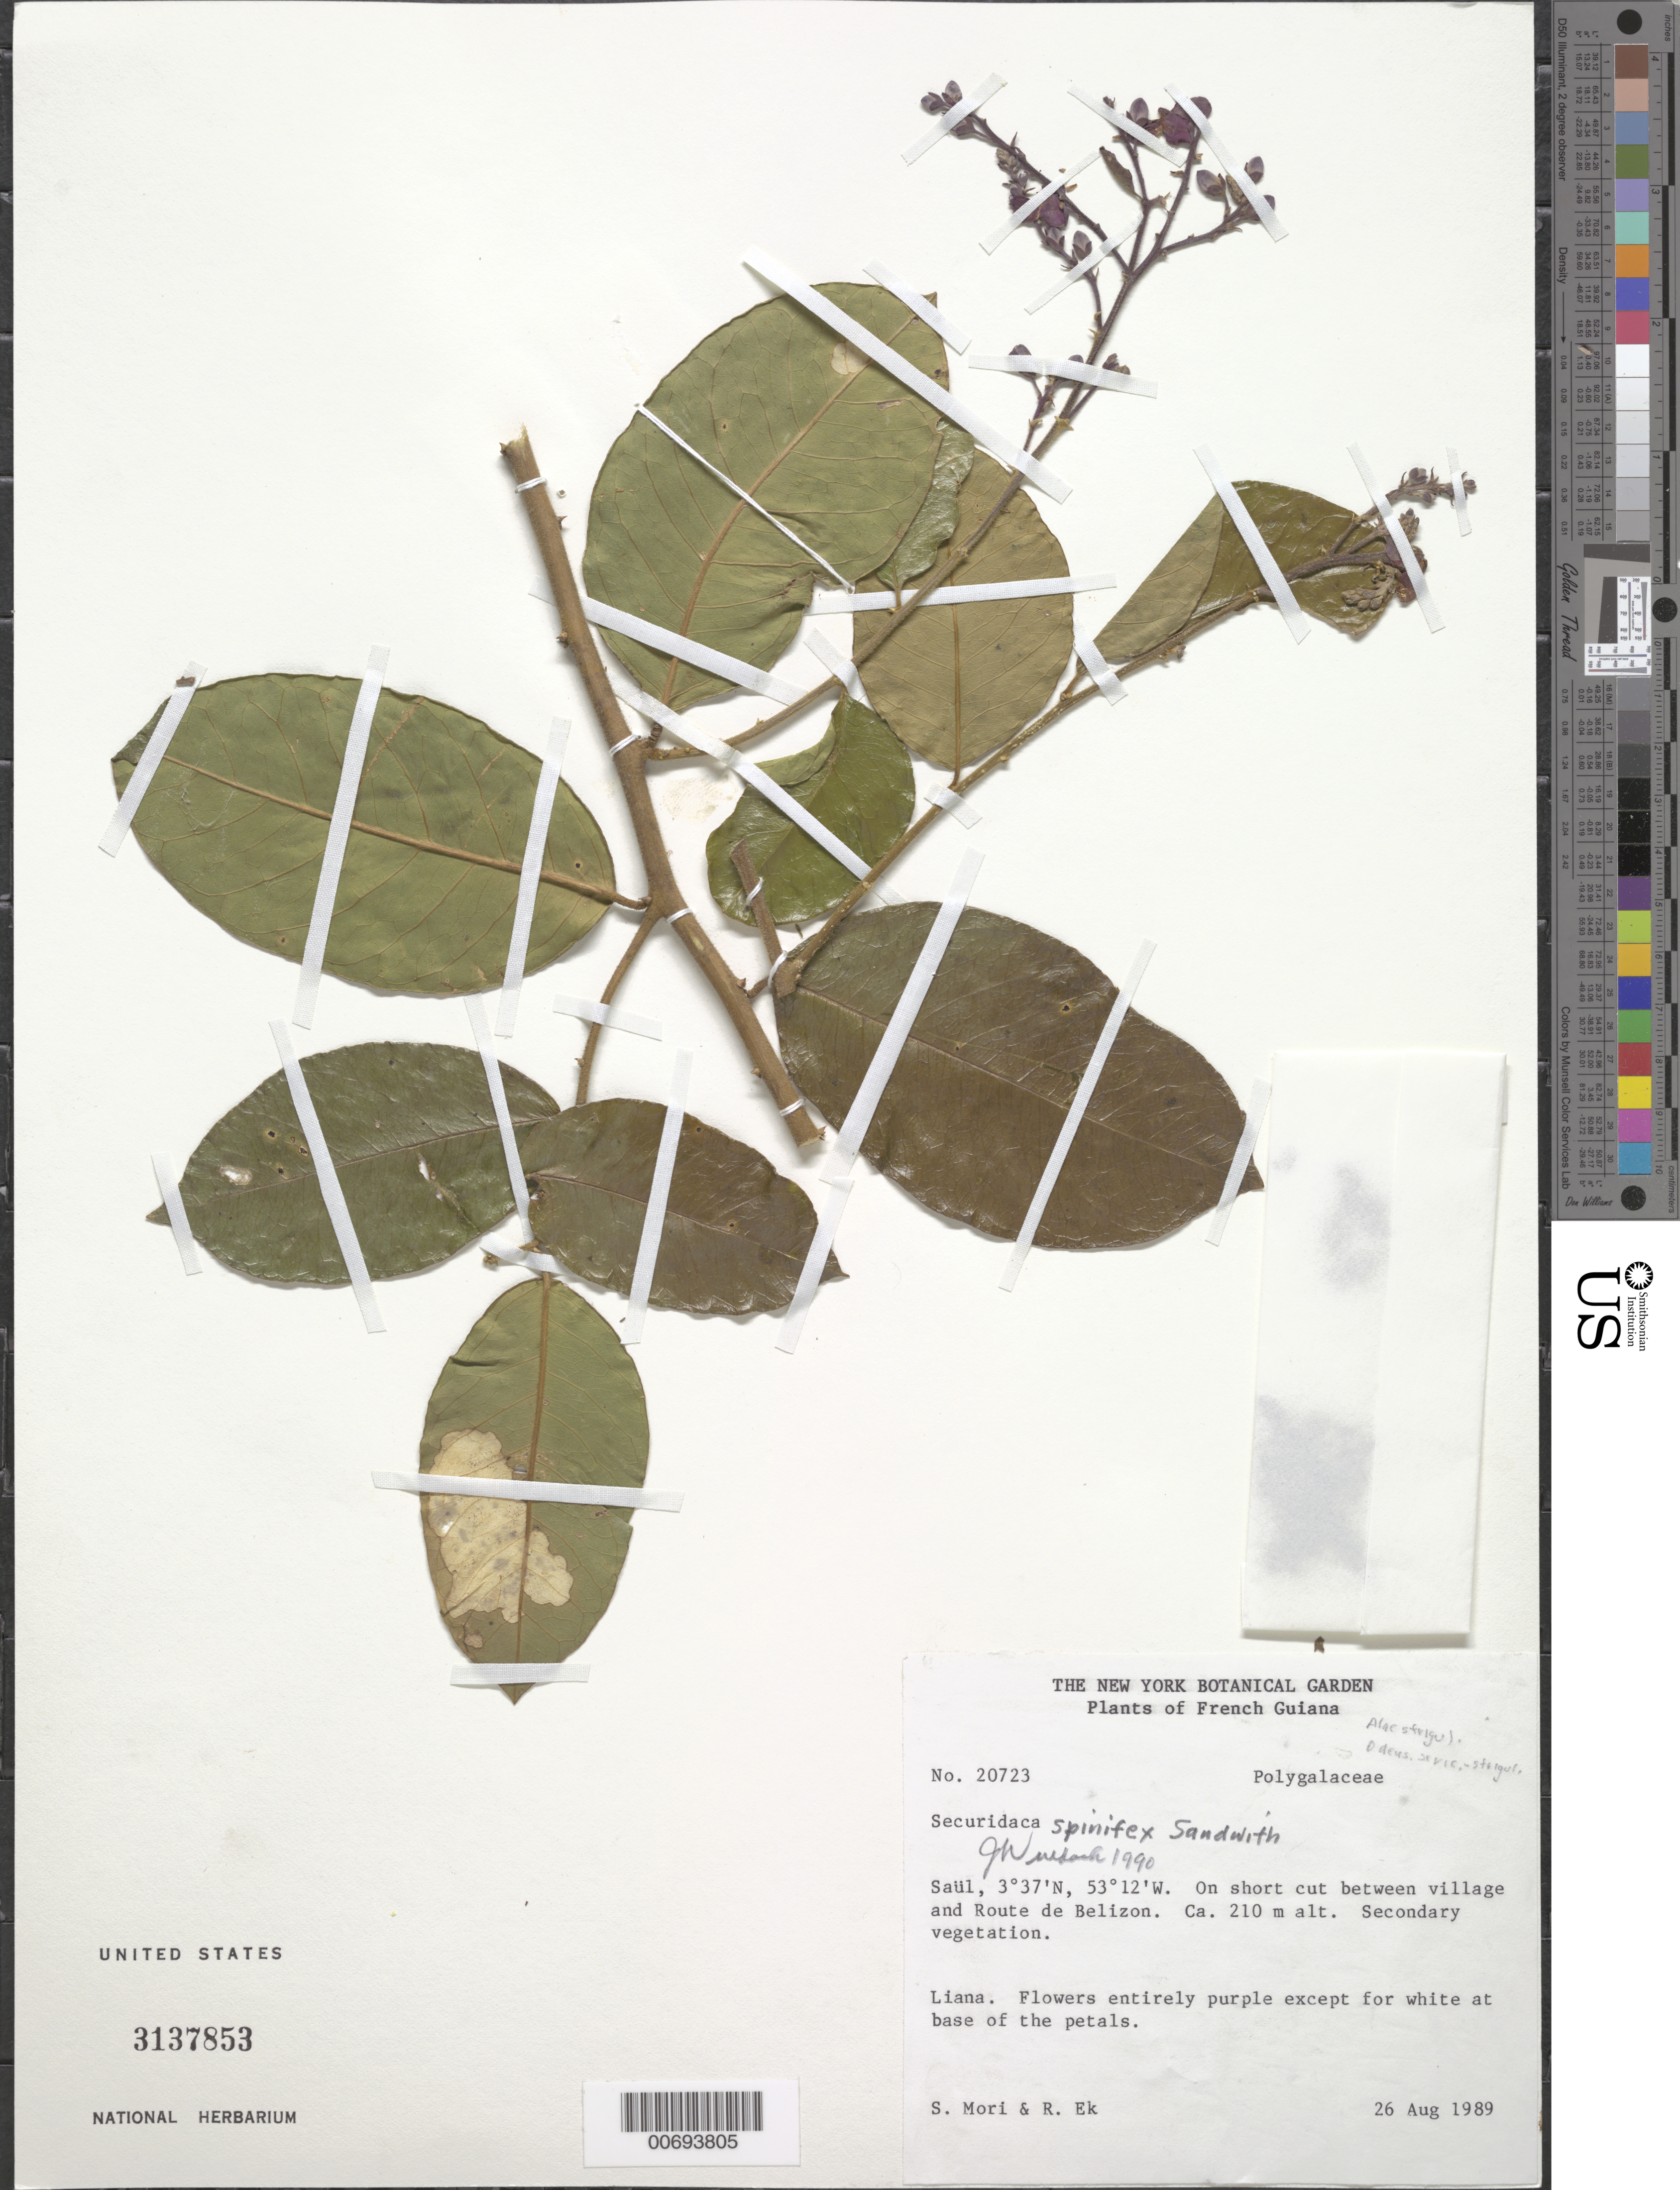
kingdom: Plantae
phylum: Tracheophyta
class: Magnoliopsida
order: Fabales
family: Polygalaceae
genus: Securidaca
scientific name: Securidaca spinifex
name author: Sandwith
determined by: Wurdack, John J., (US), US (UNITED STATES)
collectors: S. Mori & R. C. Ek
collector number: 20723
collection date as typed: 26-Aug-89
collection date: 1989-08-26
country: French Guiana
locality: Saül, on short cut between village and Rt. De Belizon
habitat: Secondary vegetation.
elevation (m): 210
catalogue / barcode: US 3137853